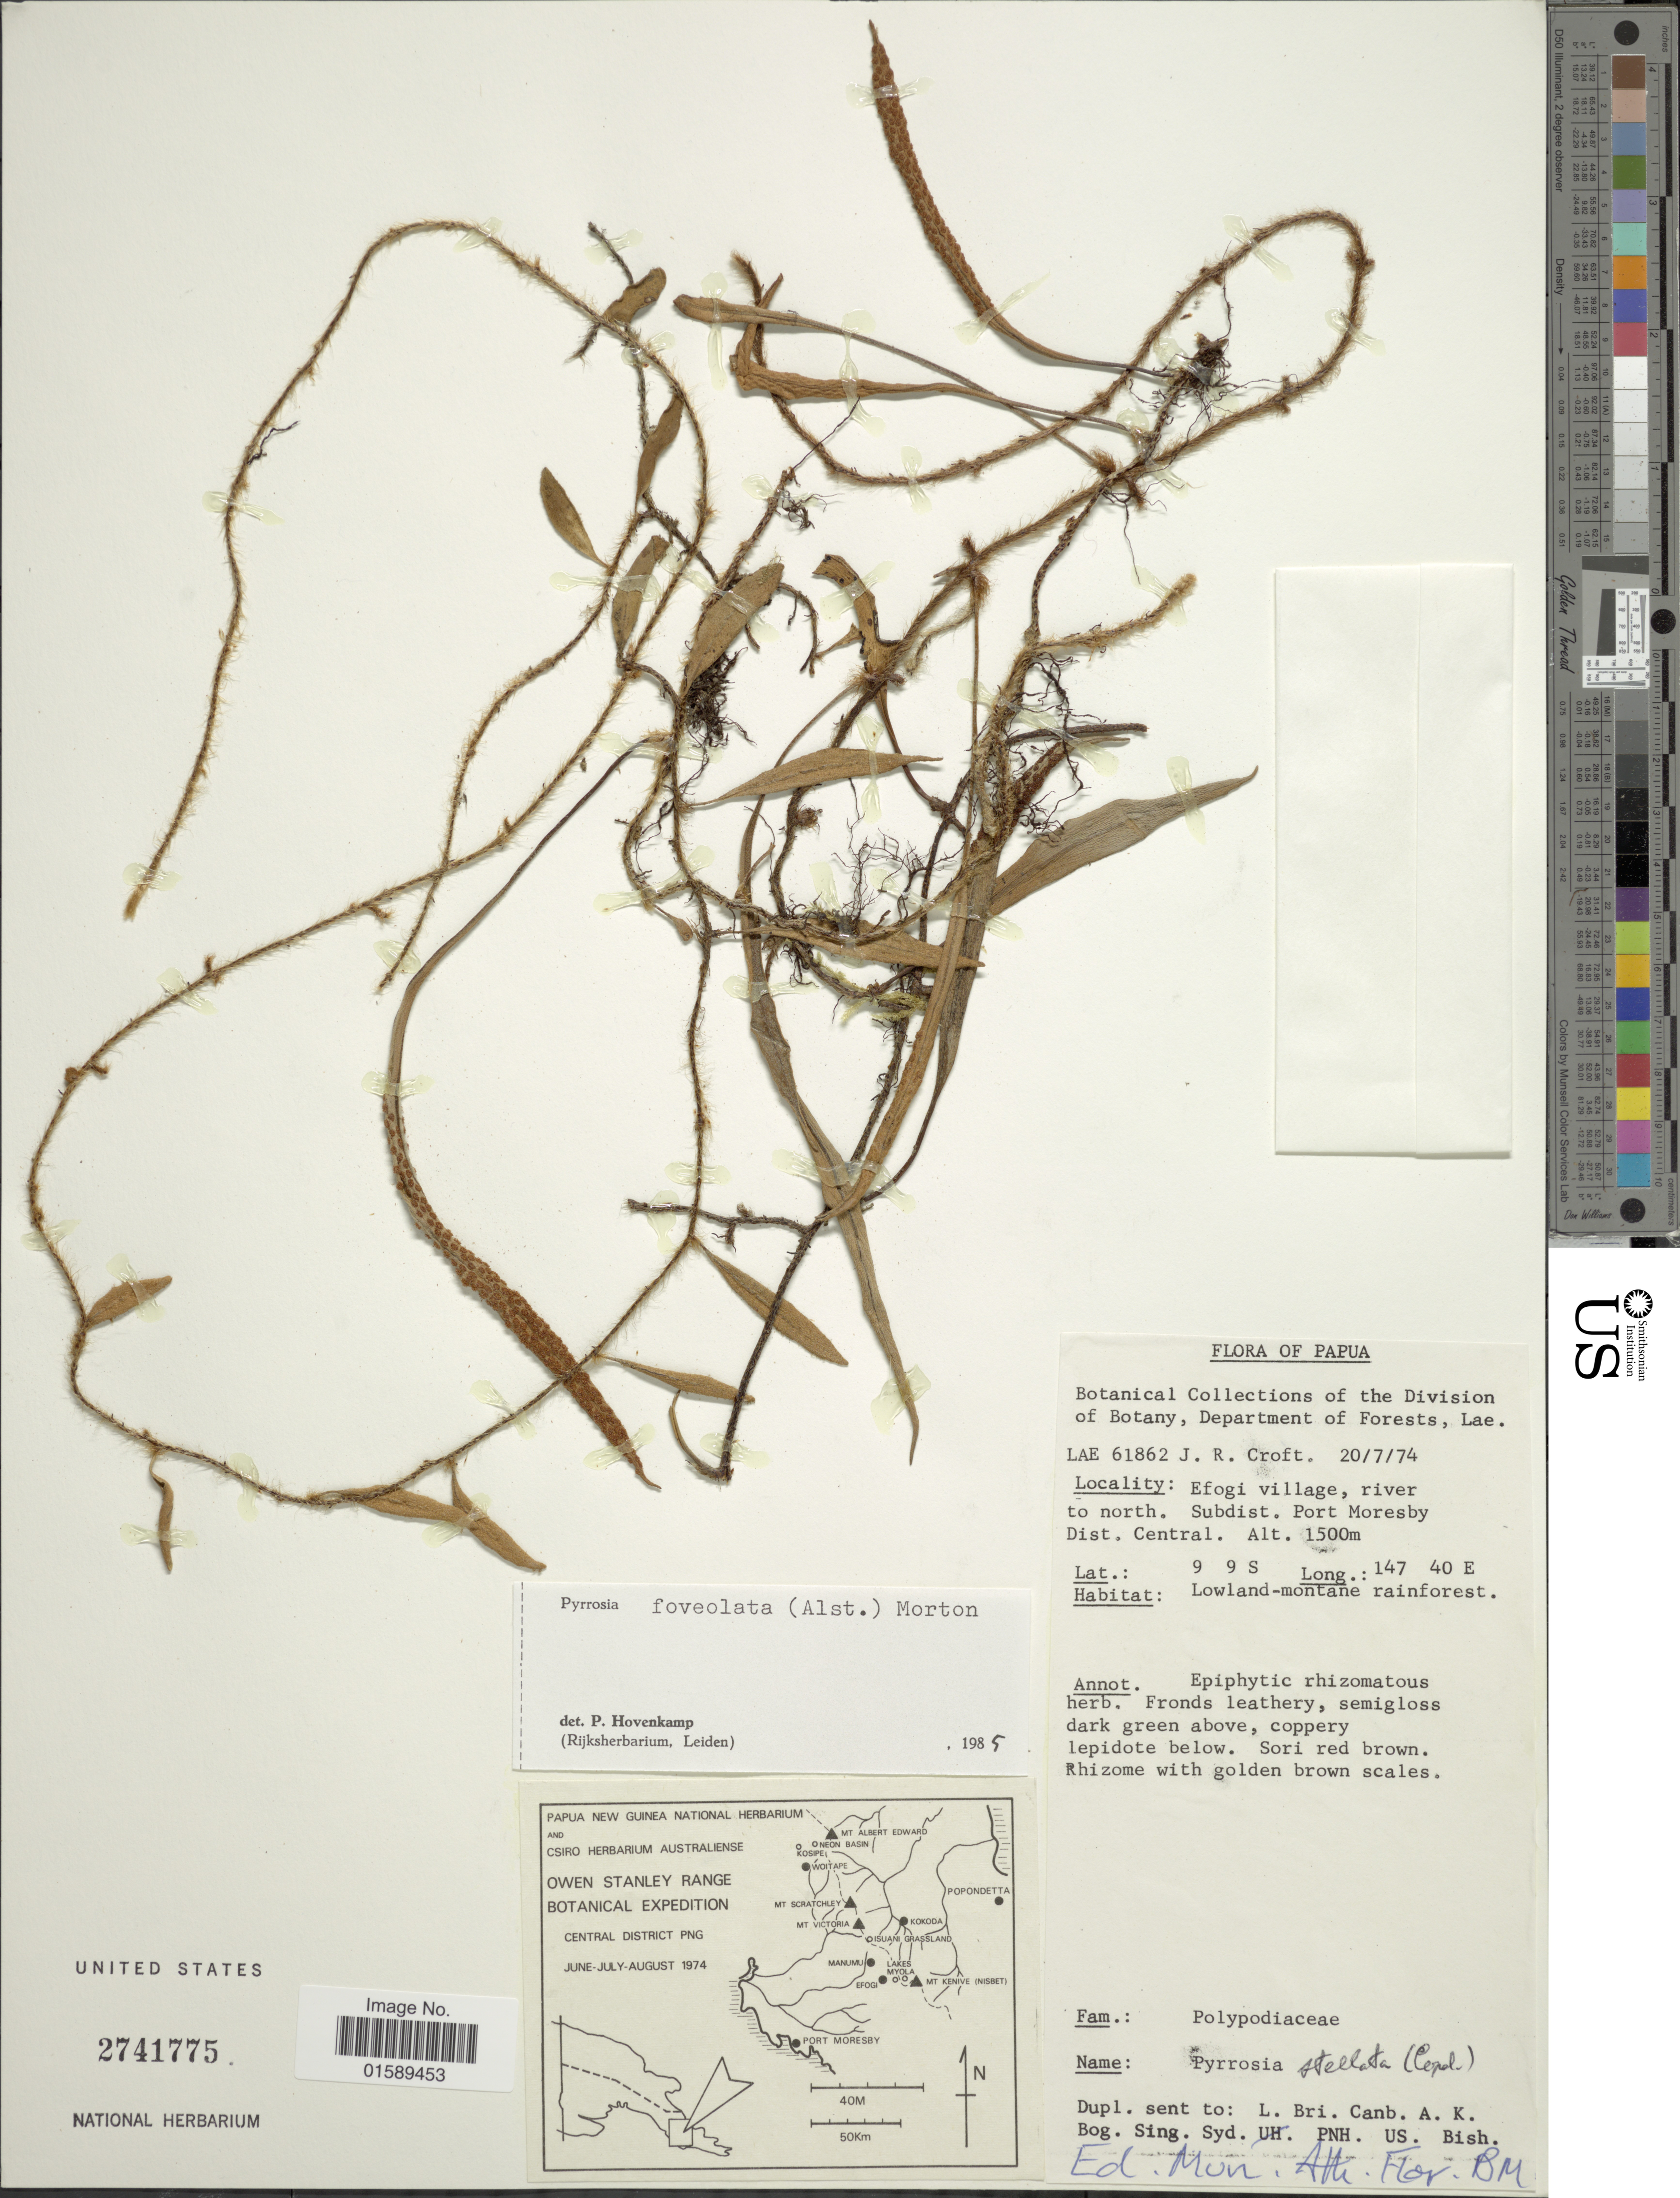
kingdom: Plantae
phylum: Tracheophyta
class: Polypodiopsida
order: Polypodiales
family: Polypodiaceae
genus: Pyrrosia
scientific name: Pyrrosia foveolata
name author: (Alston) C.V. Morton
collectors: J. R. Croft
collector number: LAE61862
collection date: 1974-07-20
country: Papua New Guinea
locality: Papua, Efogi village, river to north, Subdist. Port Moresby Dist. Central. PNG, Owen Stanley Range.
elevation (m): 1500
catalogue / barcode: US 2741775